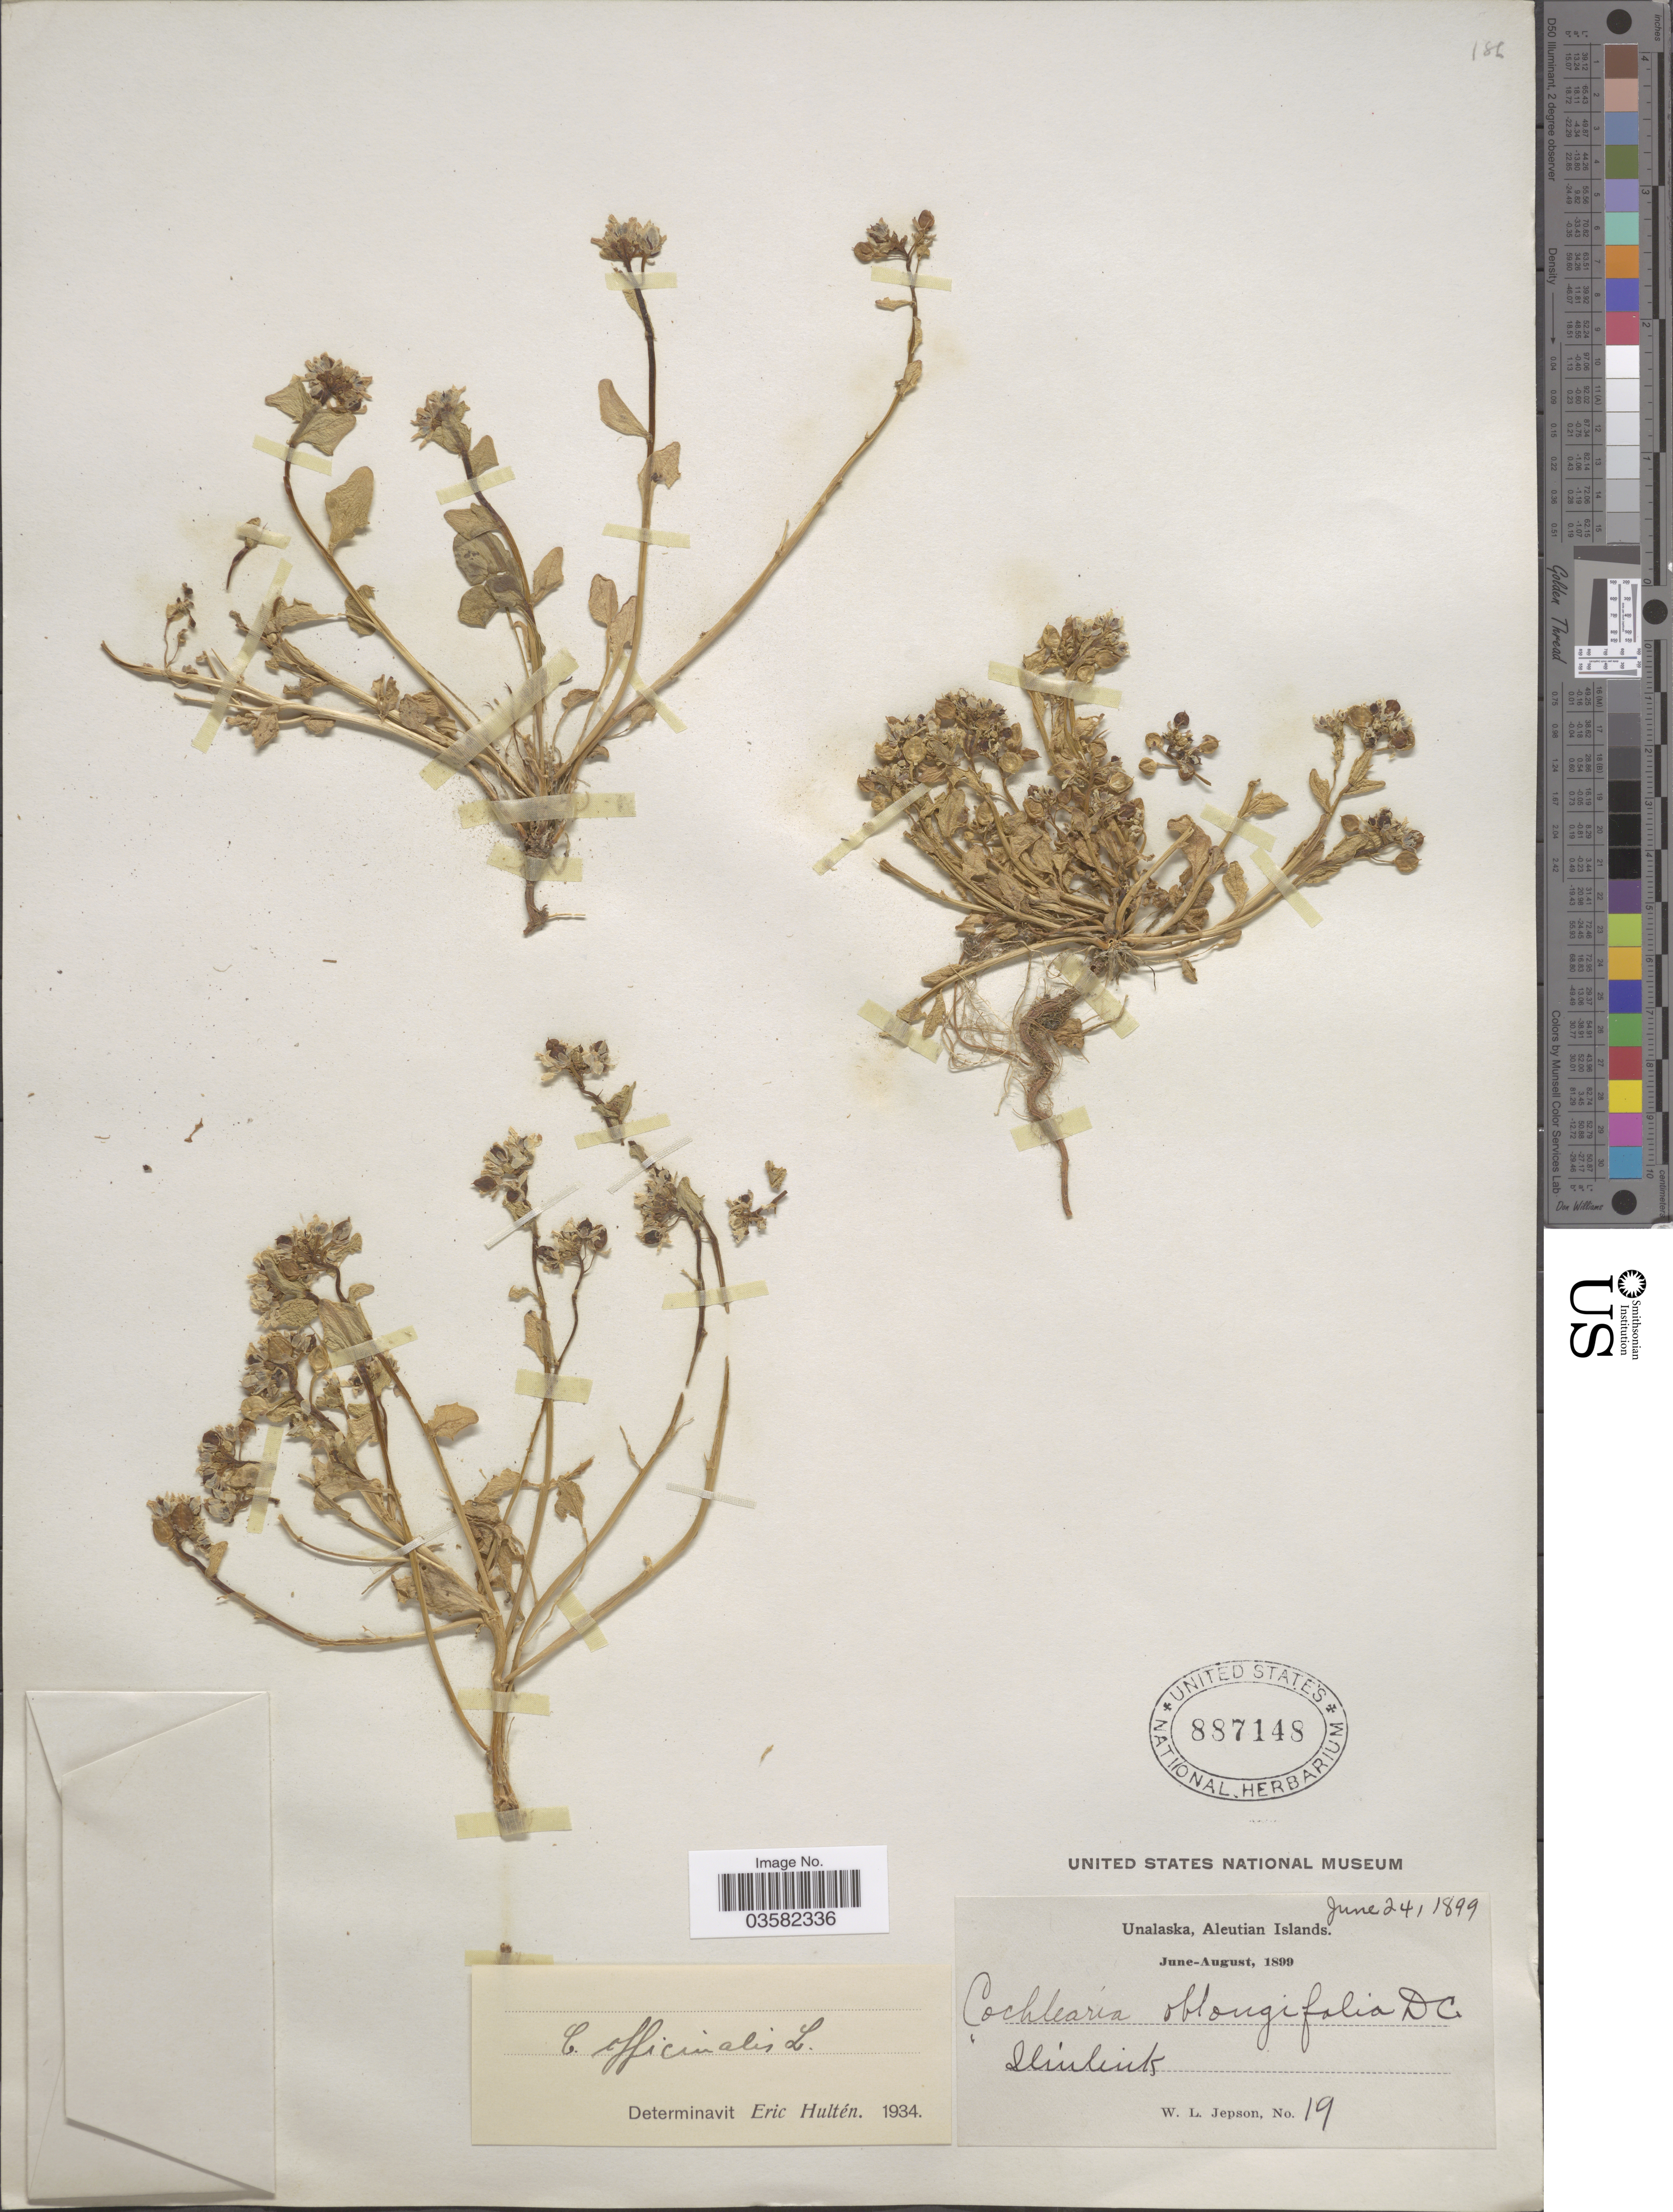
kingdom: Plantae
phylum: Tracheophyta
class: Magnoliopsida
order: Brassicales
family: Brassicaceae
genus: Cochlearia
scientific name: Cochlearia officinalis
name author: L.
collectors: W. L. Jepson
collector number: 19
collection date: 1899-06-24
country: United States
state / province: Alaska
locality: Unalaska, Aleutian Islands. Ilinlink.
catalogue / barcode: US 887148